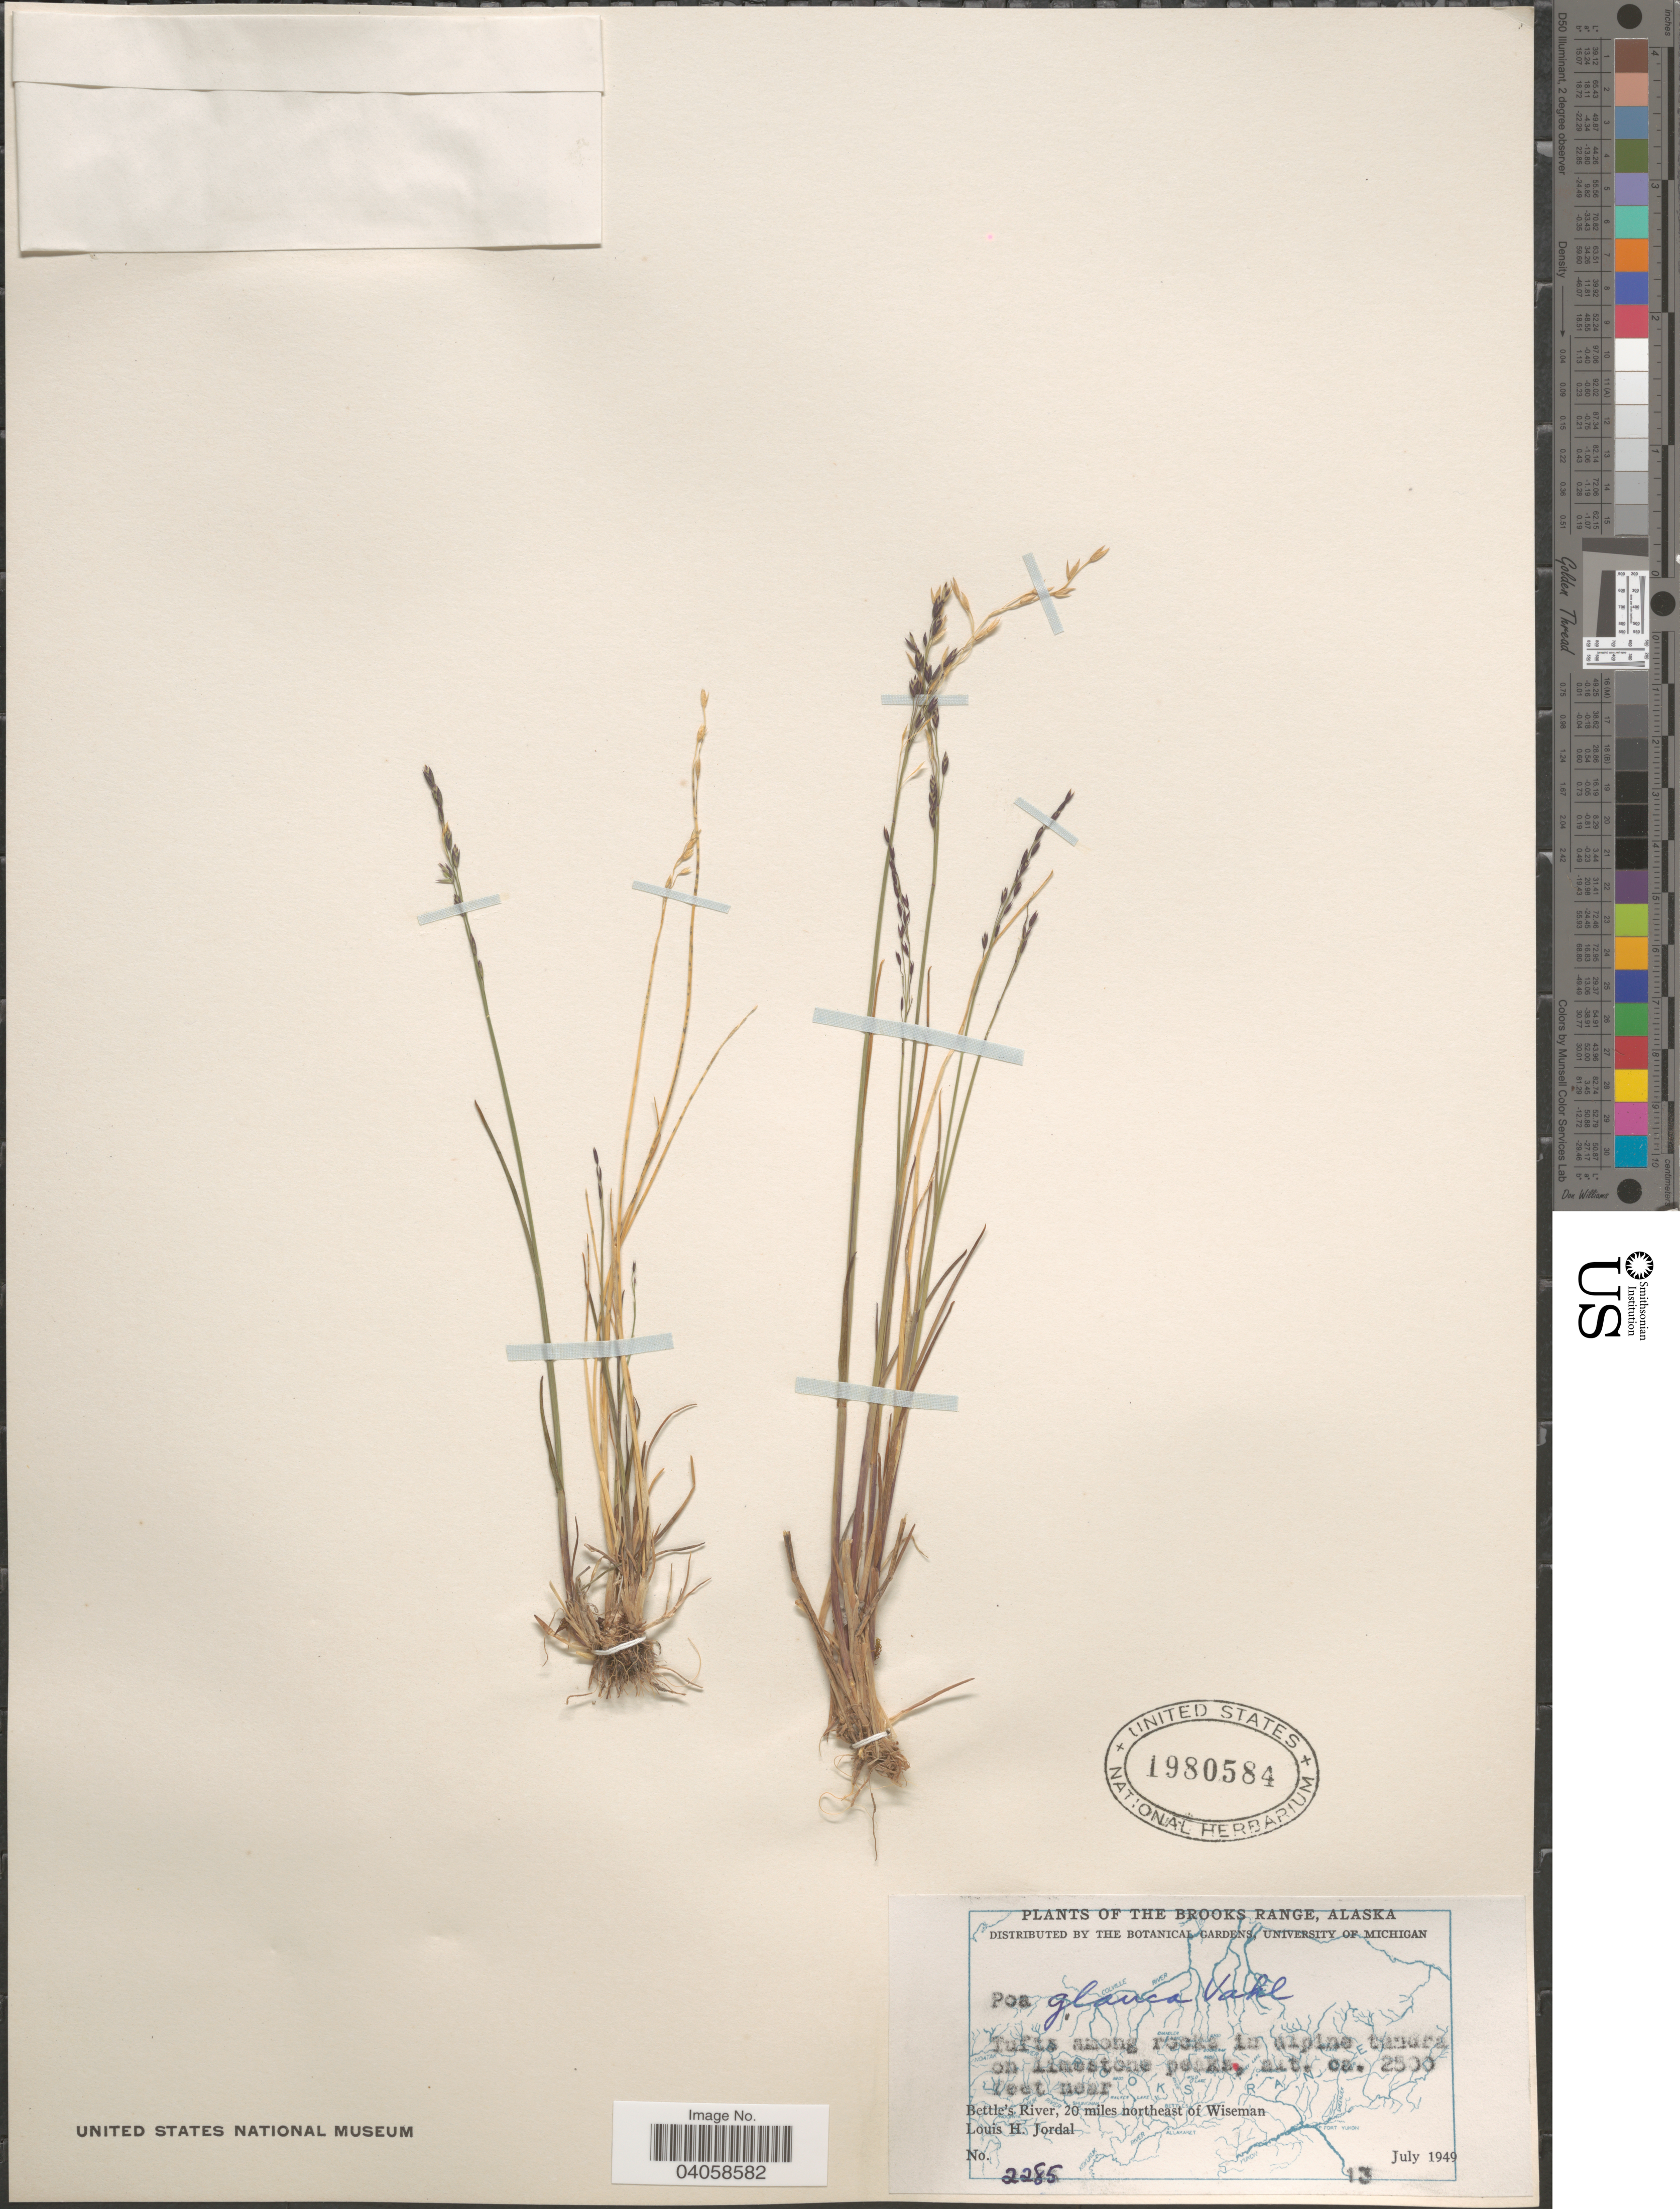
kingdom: Plantae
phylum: Tracheophyta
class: Liliopsida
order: Poales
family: Poaceae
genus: Poa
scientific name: Poa glauca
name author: Vahl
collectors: L. Jordal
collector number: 2285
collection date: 1949-07-13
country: United States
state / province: Alaska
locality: The Brooks Range. On limestone peaks, near Bettle's River, 20 miles northeast of Wiseman.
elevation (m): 853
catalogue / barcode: US 1980584